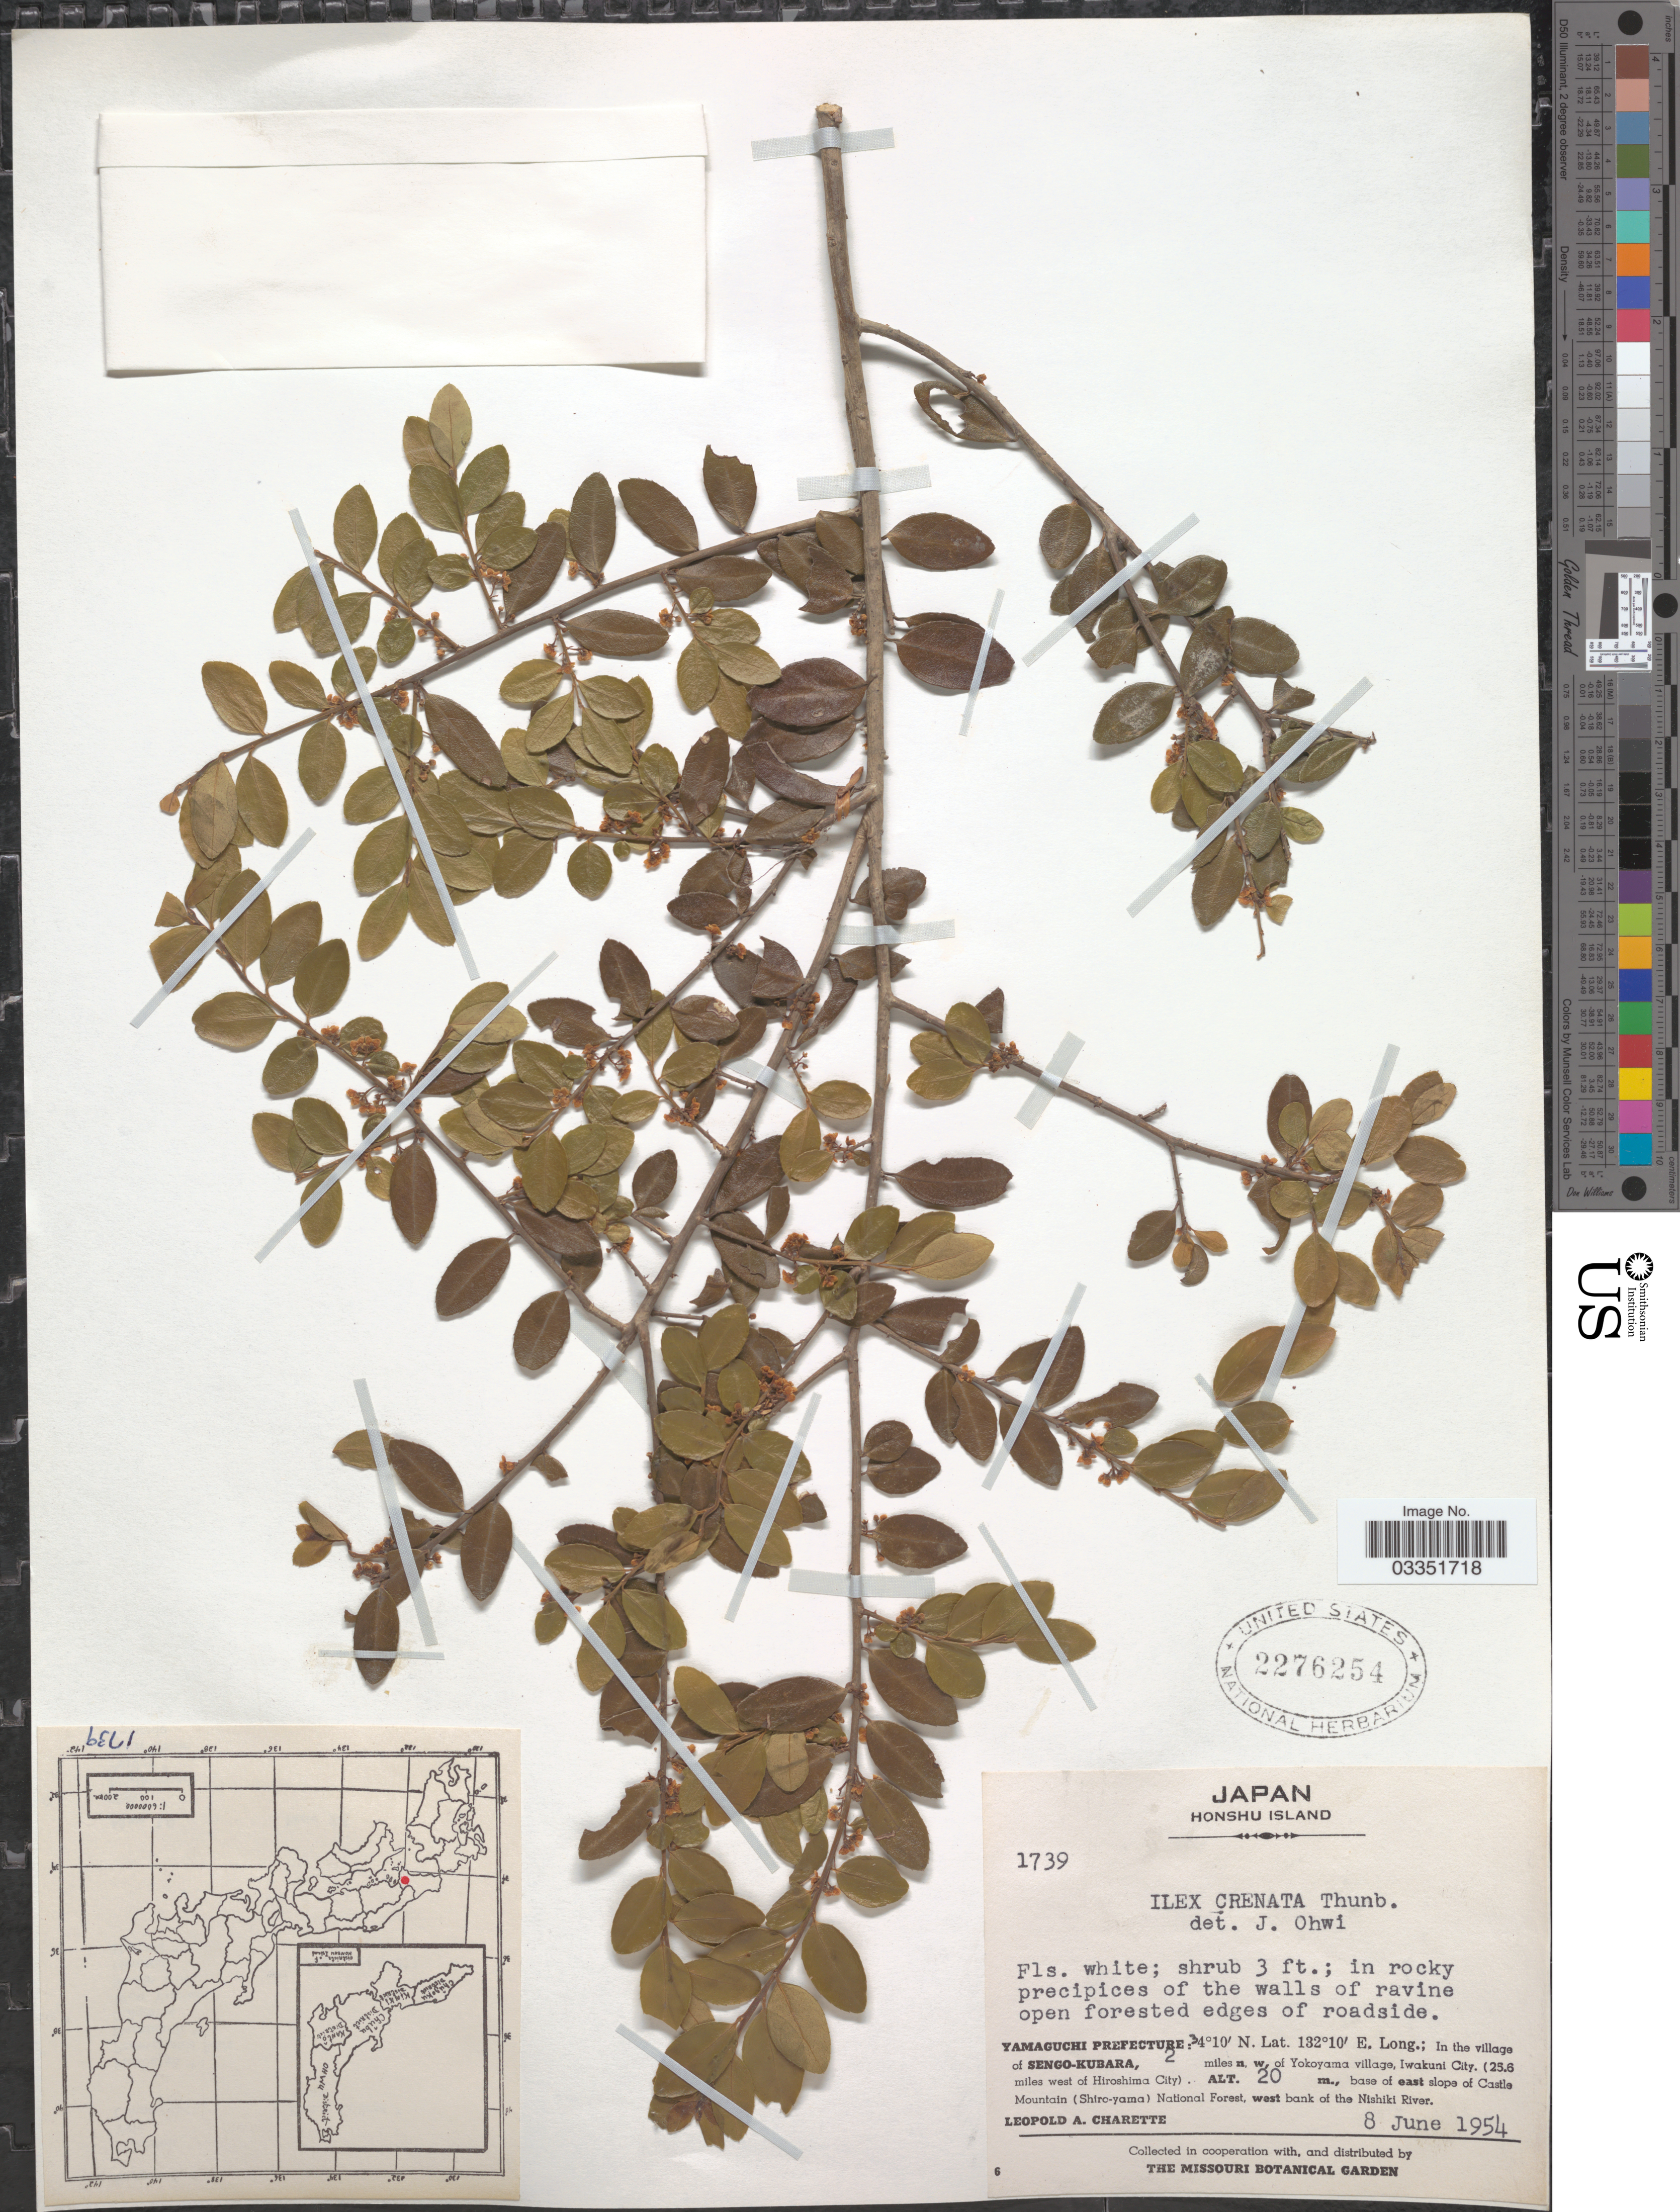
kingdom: Plantae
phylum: Tracheophyta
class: Magnoliopsida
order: Aquifoliales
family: Aquifoliaceae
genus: Ilex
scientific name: Ilex crenata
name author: Thunb.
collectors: L. A. Charette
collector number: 1739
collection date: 1954-06-08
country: Japan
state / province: Yamaguti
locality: Honshu Island. Yamaguchi Prefecture: In the village of Sengo-Kubara, 2 miles n.w., of Yokoyama village, Iwakuni City. (25.6 miles west of Hiroshima City). Base of east slope of Castle Mountain (Shiro-yama) National Forest, west bank of Nishiki River.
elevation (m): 20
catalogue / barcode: US 2276254